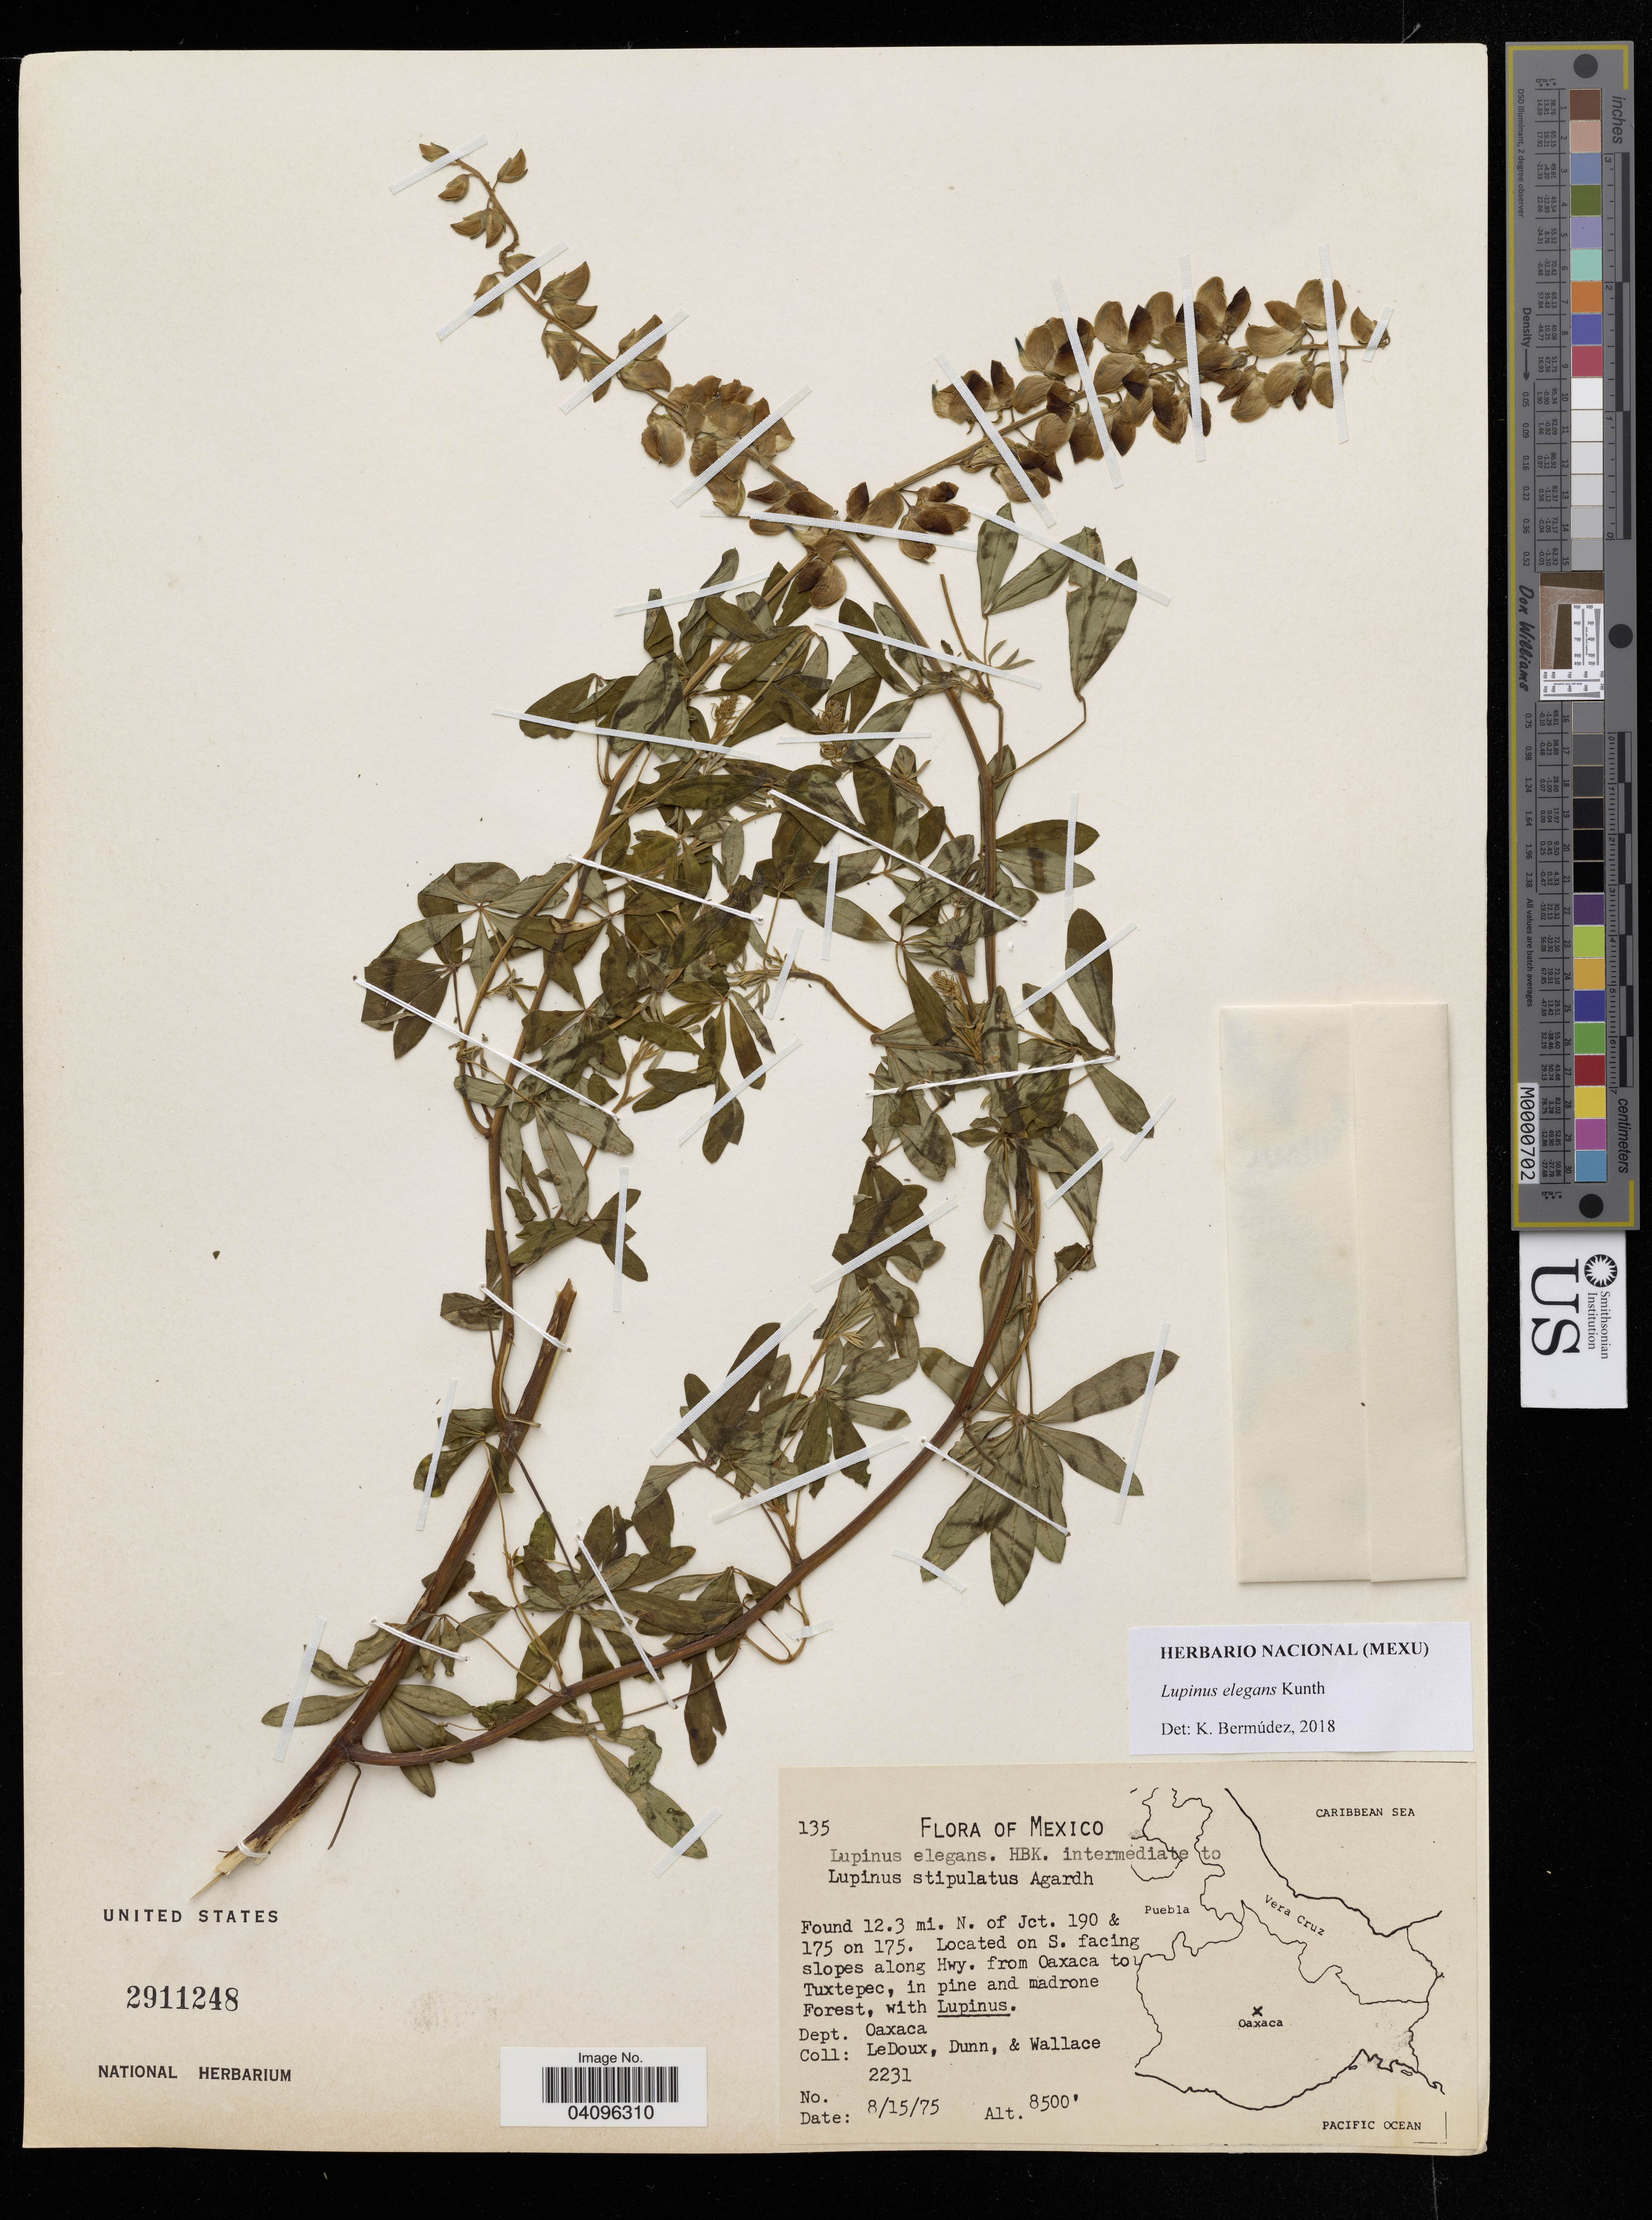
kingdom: Plantae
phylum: Tracheophyta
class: Magnoliopsida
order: Fabales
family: Fabaceae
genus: Lupinus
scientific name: Lupinus elegans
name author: Kunth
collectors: Le Doux, -- Dunn & Wallace, --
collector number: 2231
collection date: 1975-08-15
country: Mexico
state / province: Oaxaca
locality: Found 12.3 mi. N. of Jct. 190 & 175 on 175. Located on S. facing slopes along Hwy. from Oaxaca toy Tuxtepec, in pine and madrone Forest, with Lupinus.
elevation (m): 2591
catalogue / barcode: US 2911248